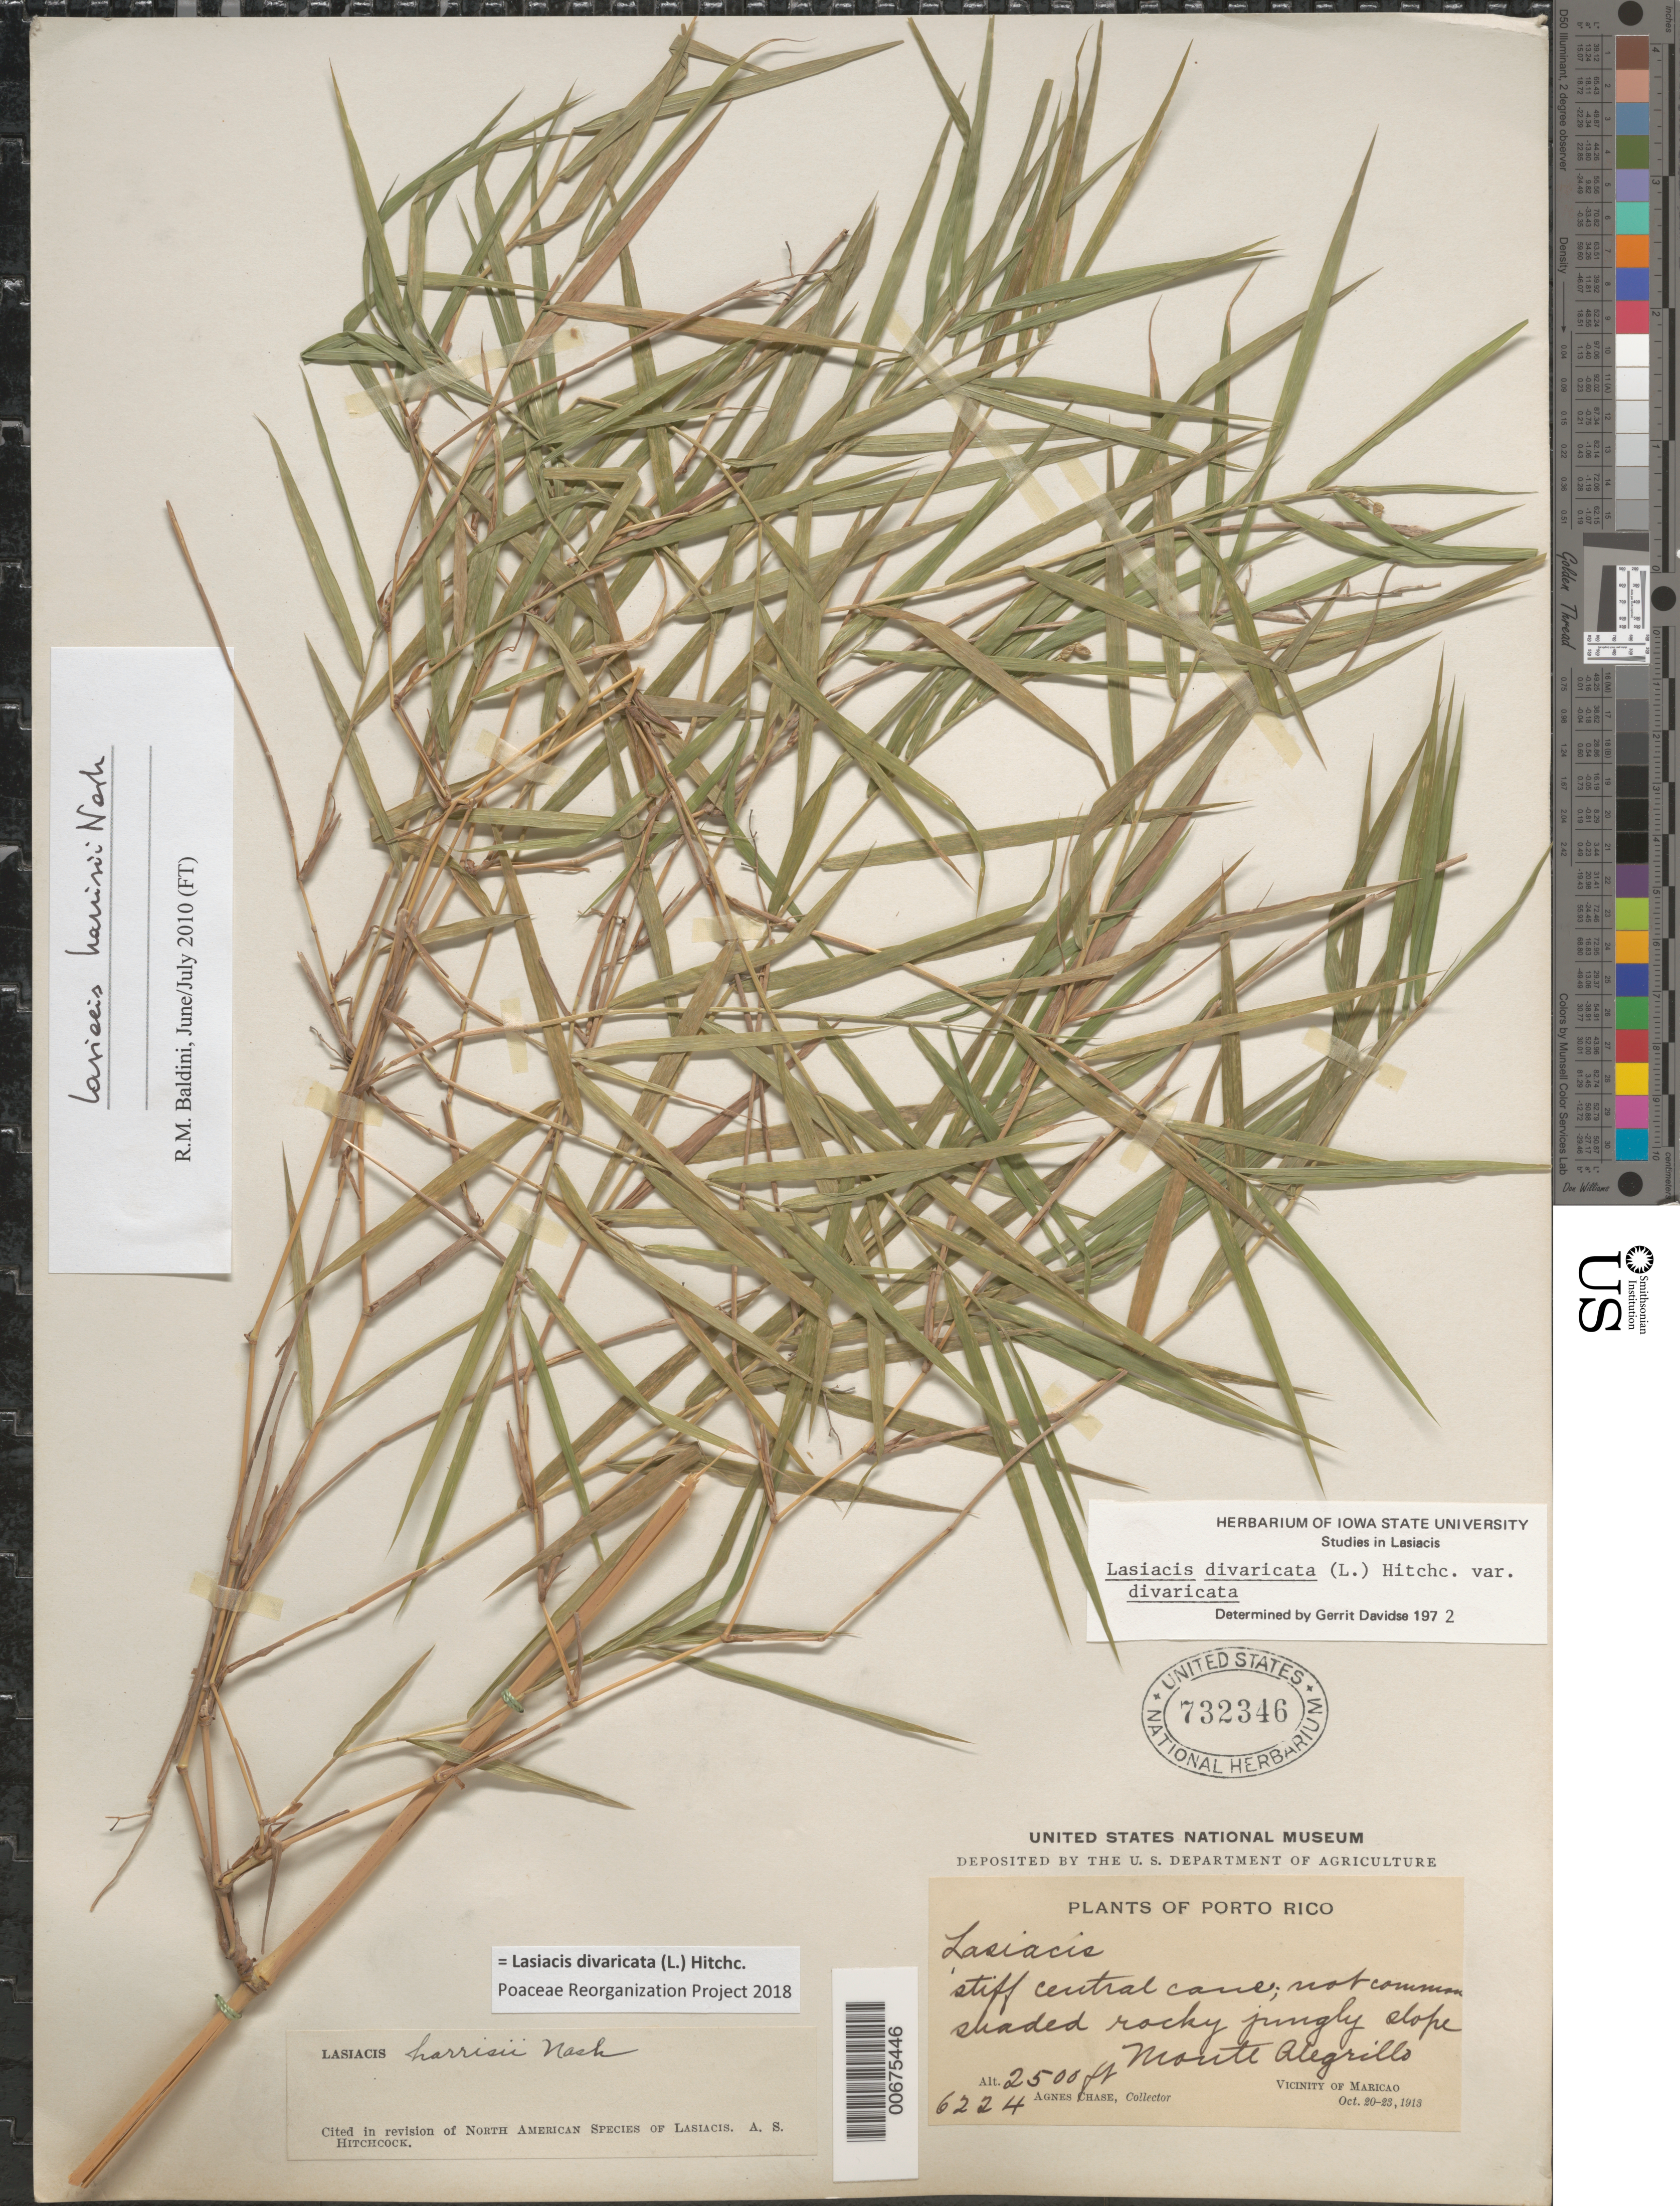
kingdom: Plantae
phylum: Tracheophyta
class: Liliopsida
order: Poales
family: Poaceae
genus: Lasiacis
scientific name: Lasiacis divaricata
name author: (L.) Hitchc.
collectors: A. Chase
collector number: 6224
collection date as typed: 20 Oct 1913 to 23 Oct 1913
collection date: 1913-10-20/1913-10-23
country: Puerto Rico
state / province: Maricao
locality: Monte Alegrillo, vicinity of Maricao. Shaded, rocky, jungly slope.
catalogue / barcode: US 732346